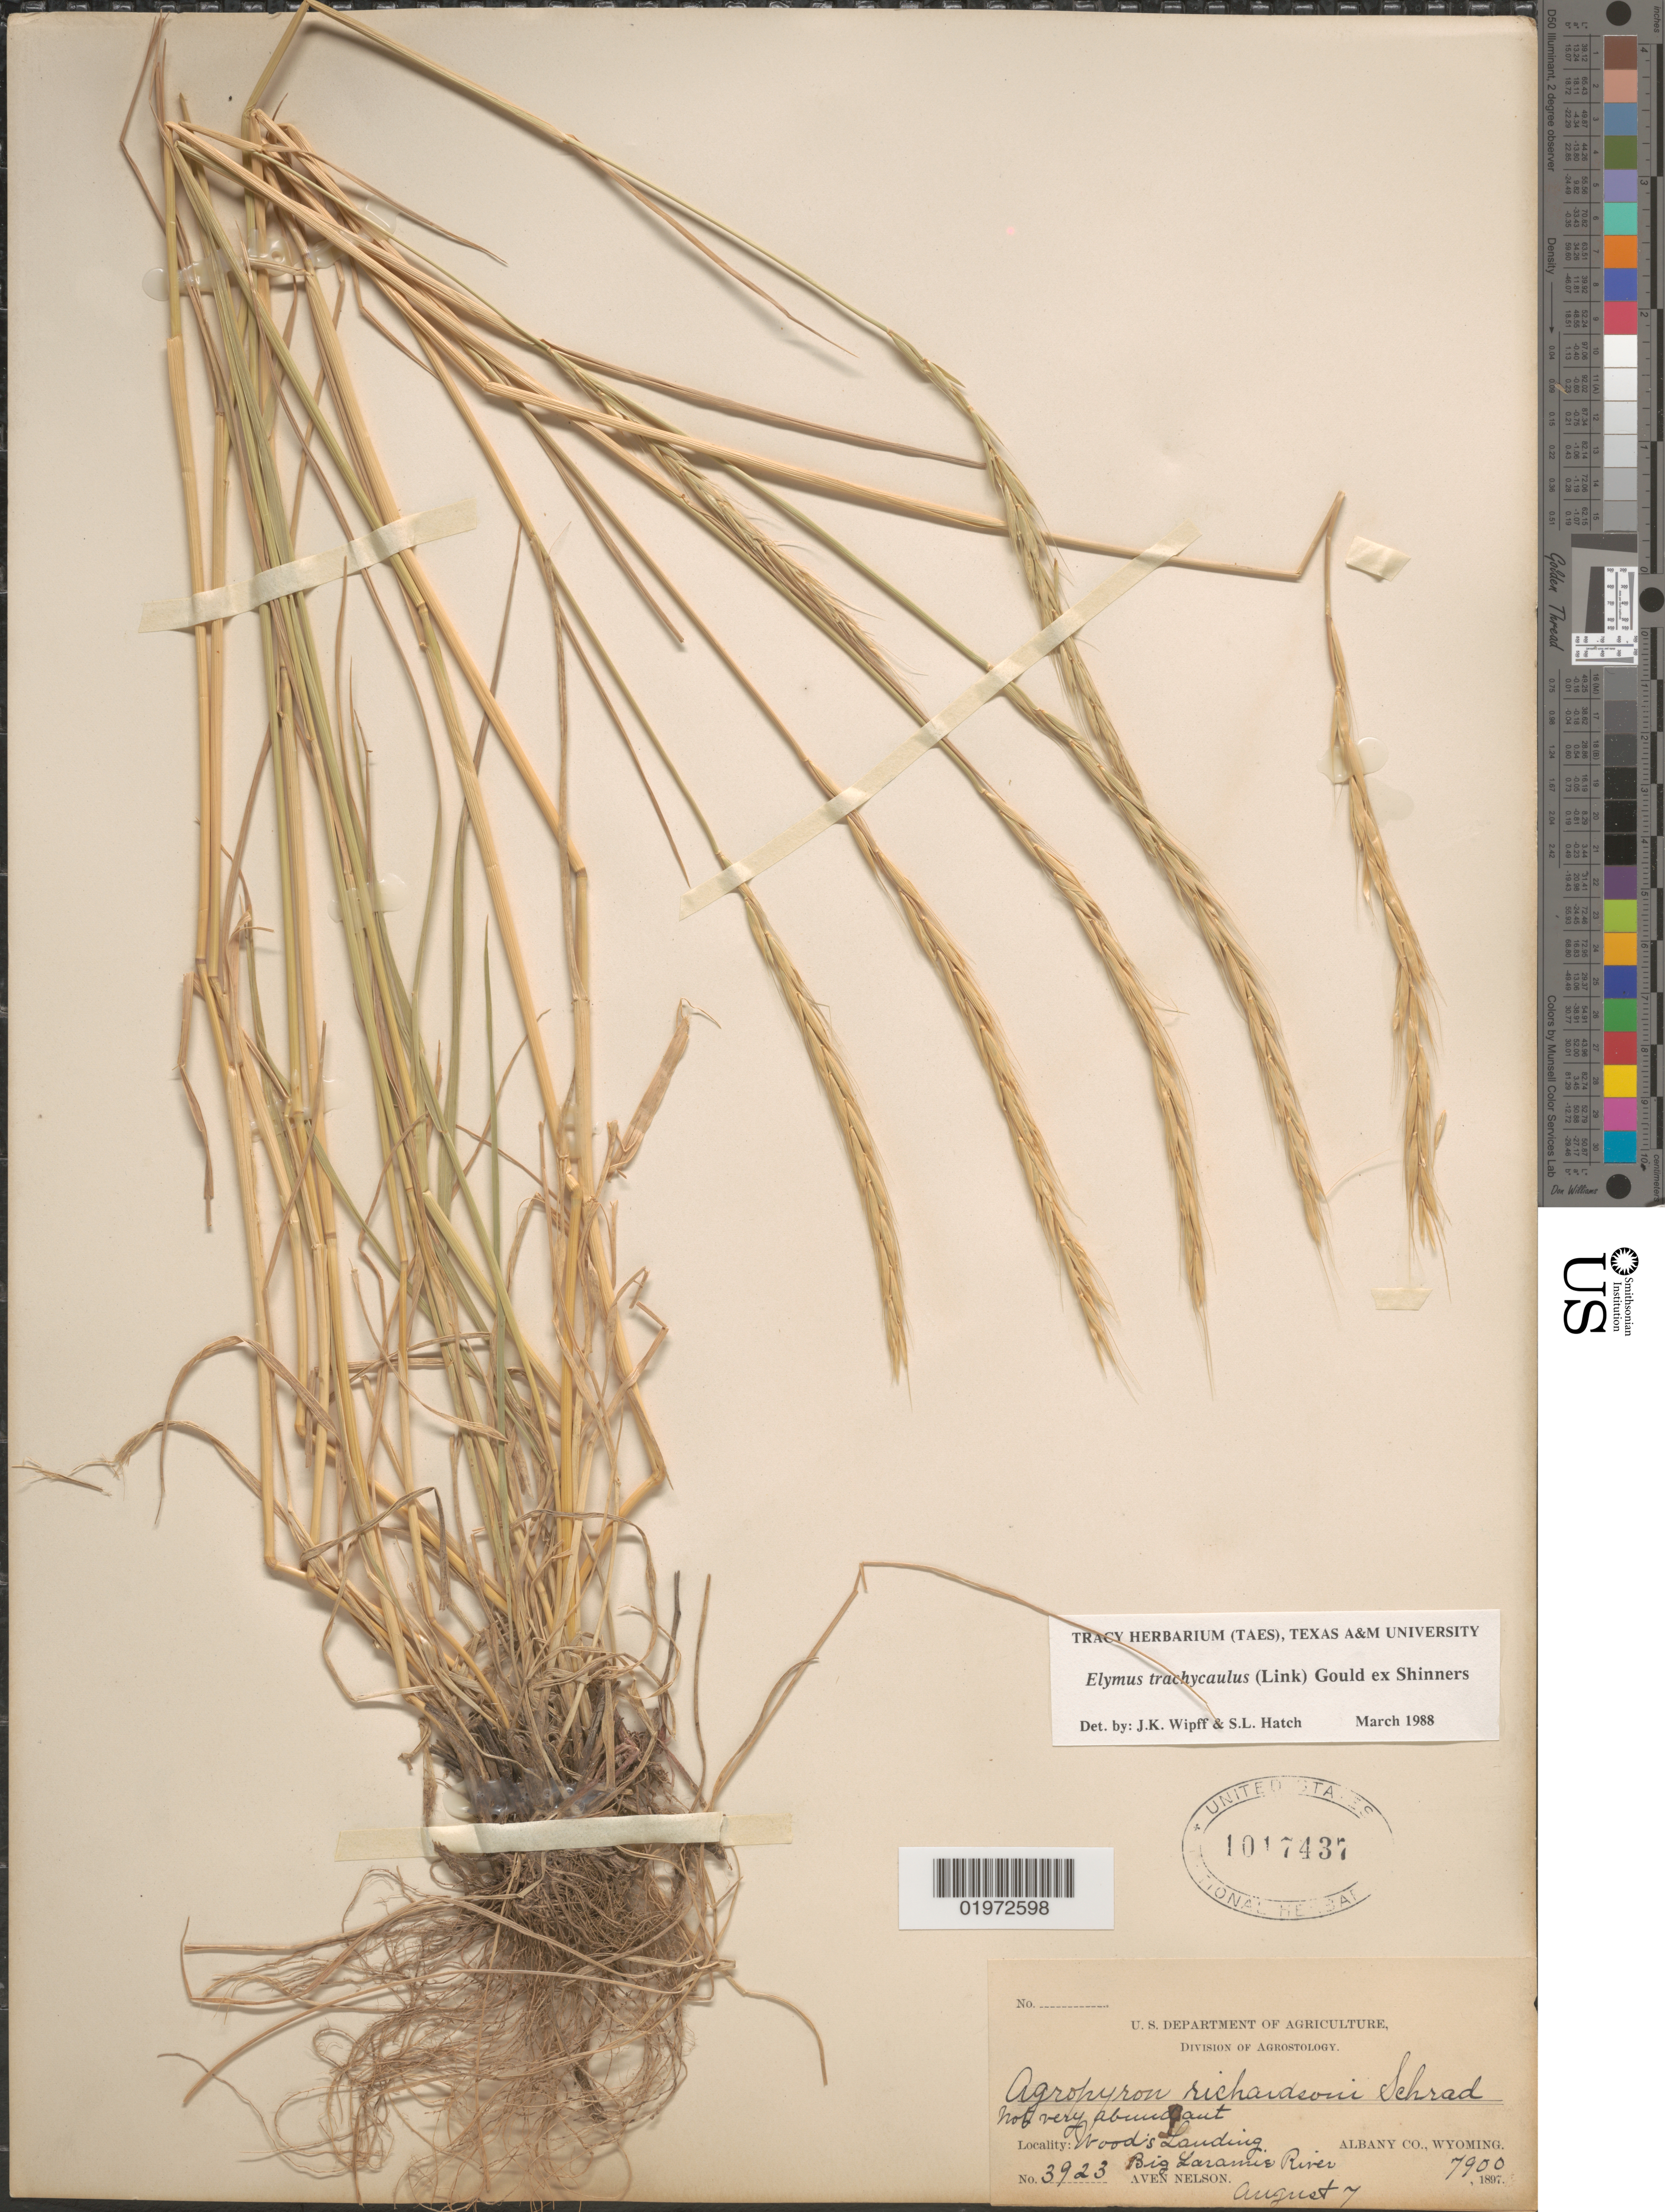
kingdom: Plantae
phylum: Tracheophyta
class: Liliopsida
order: Poales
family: Poaceae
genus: Elymus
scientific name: Elymus trachycaulus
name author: (Link) Gould ex Shinners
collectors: A. Nelson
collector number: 3923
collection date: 1897-08-07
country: United States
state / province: Wyoming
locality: Wood's Landing. Big Laramie River. Albany Co.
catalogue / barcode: US 1017437